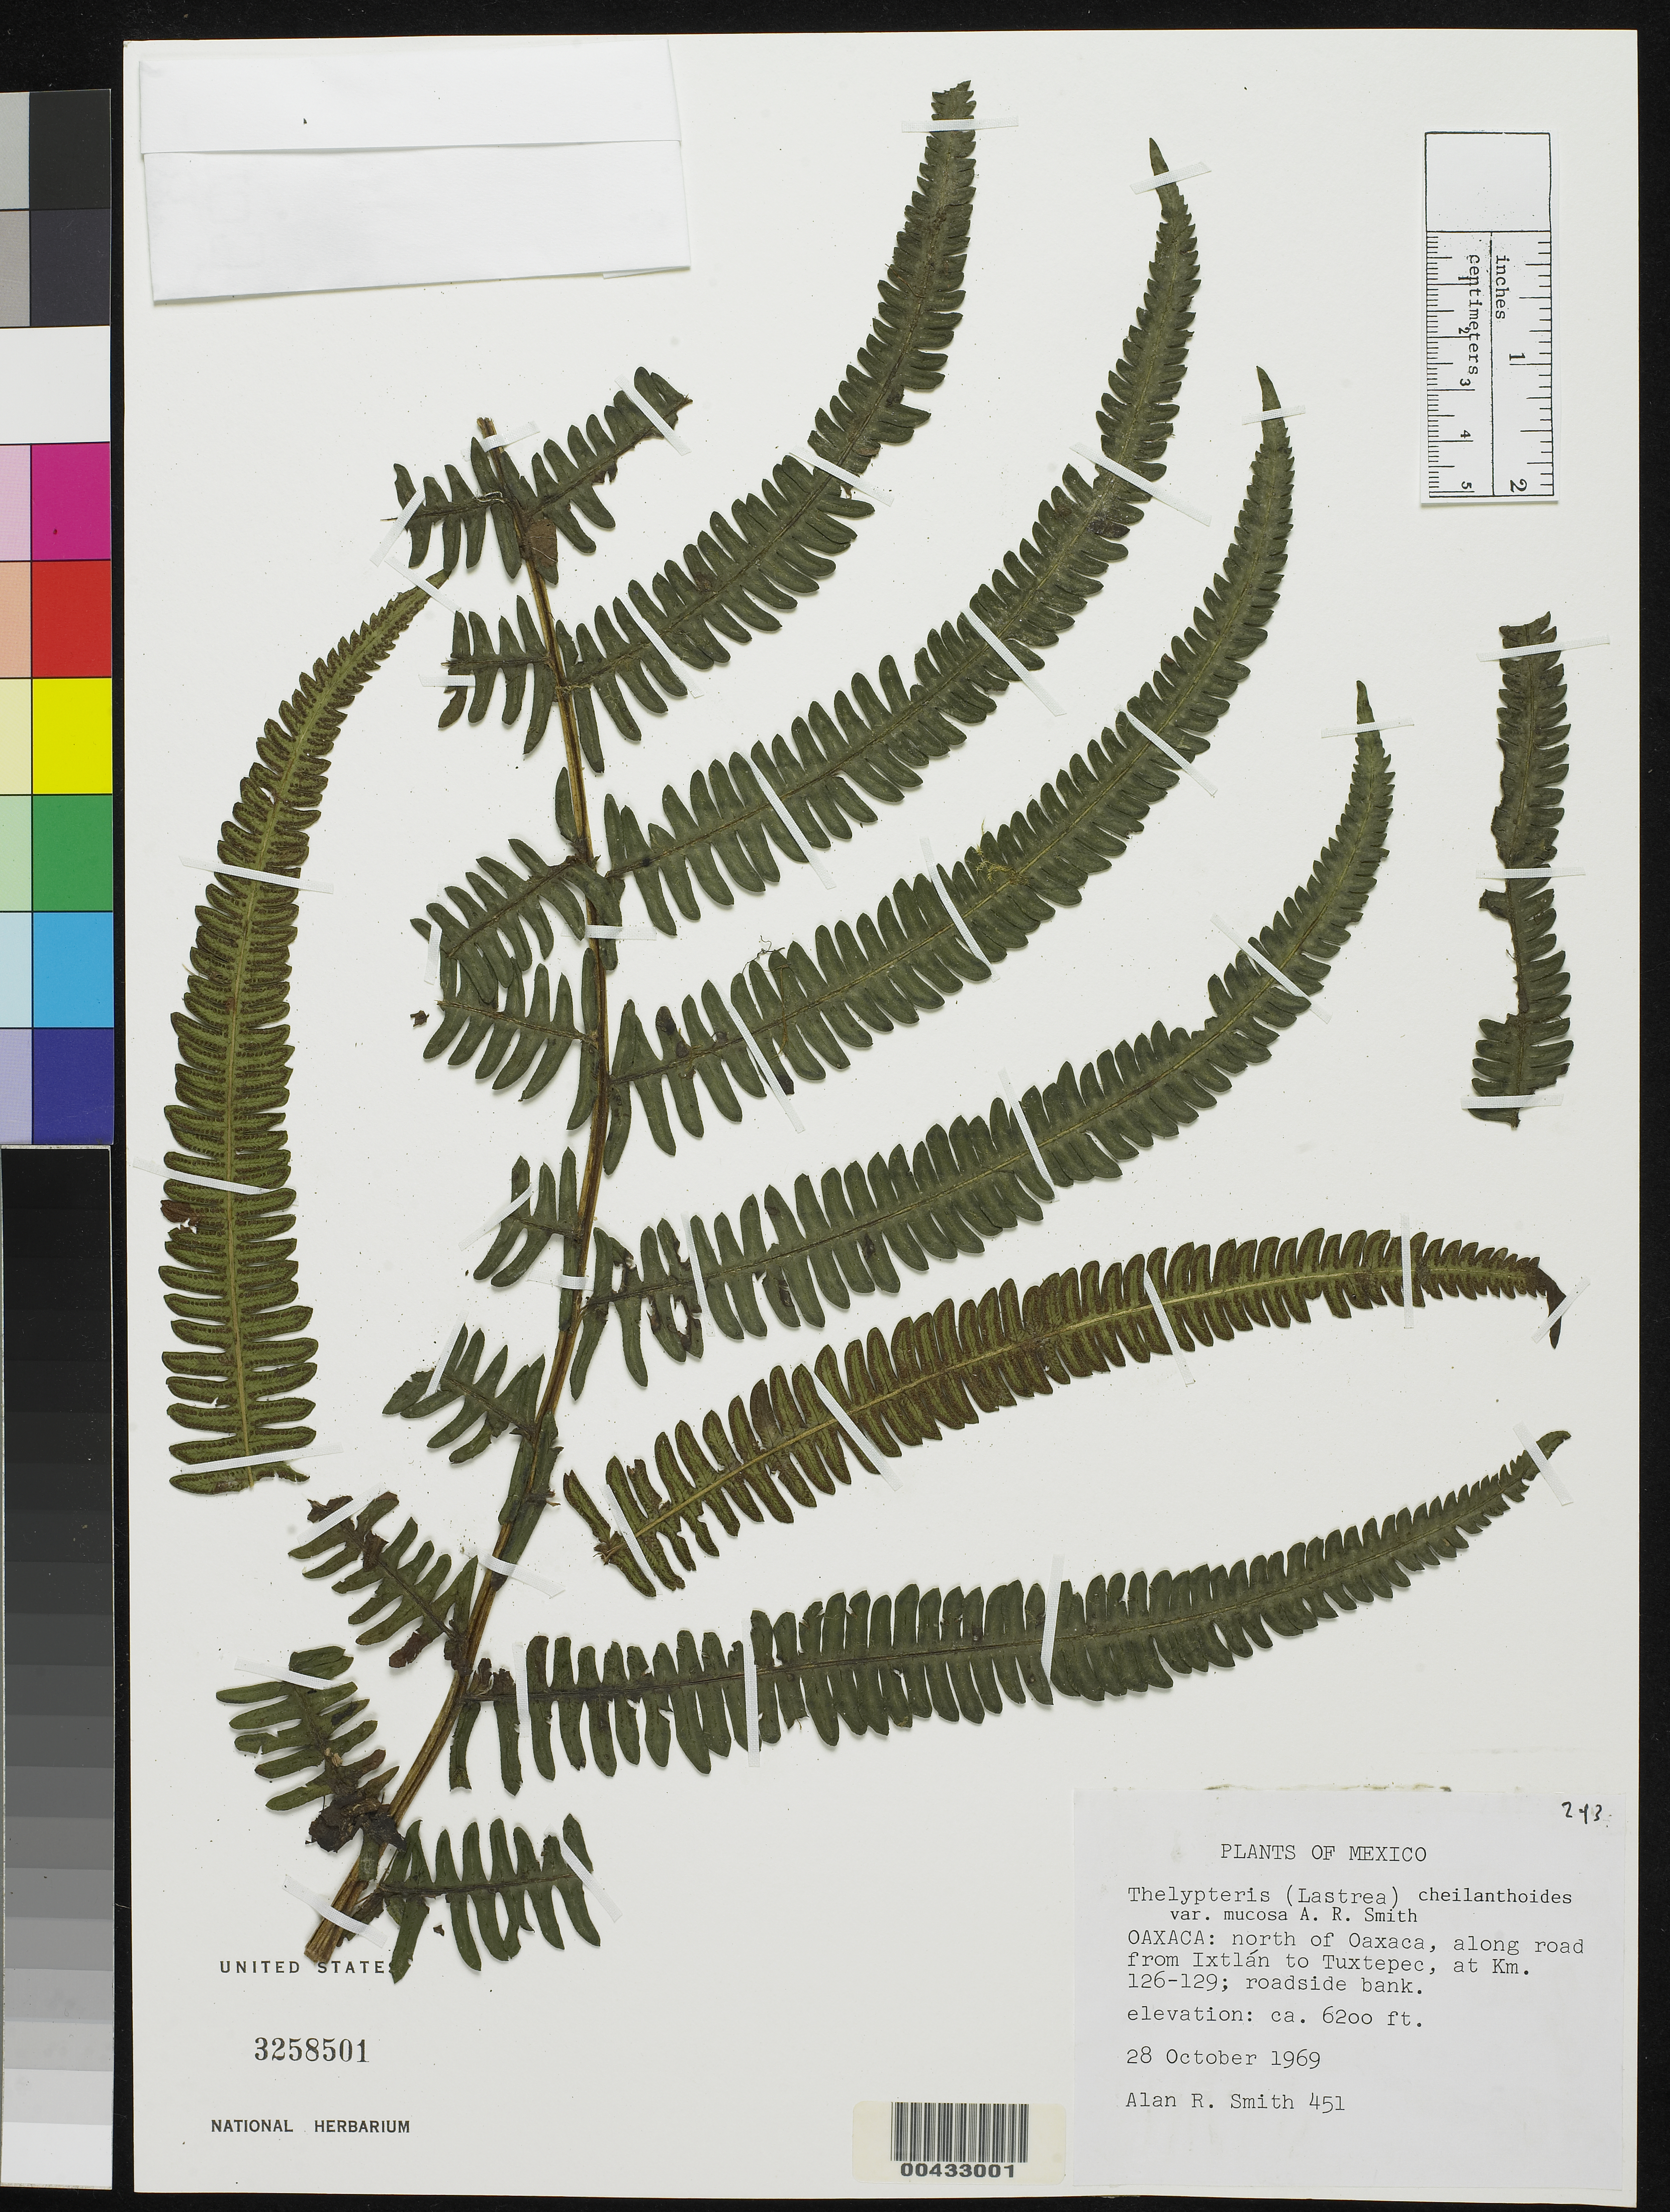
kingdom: Plantae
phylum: Tracheophyta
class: Polypodiopsida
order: Polypodiales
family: Thelypteridaceae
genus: Thelypteris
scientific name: Thelypteris cheilanthoides var. mucosa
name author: A.R. Sm.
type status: Isotype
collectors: A. R. Smith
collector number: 451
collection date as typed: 28 Oct 1969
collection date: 1969-10-28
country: Mexico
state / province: Oaxaca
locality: N of Oaxaca, along road from Ixtlan to Tuxtepec, at km. 126-129.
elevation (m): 1890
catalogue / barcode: US 3258501